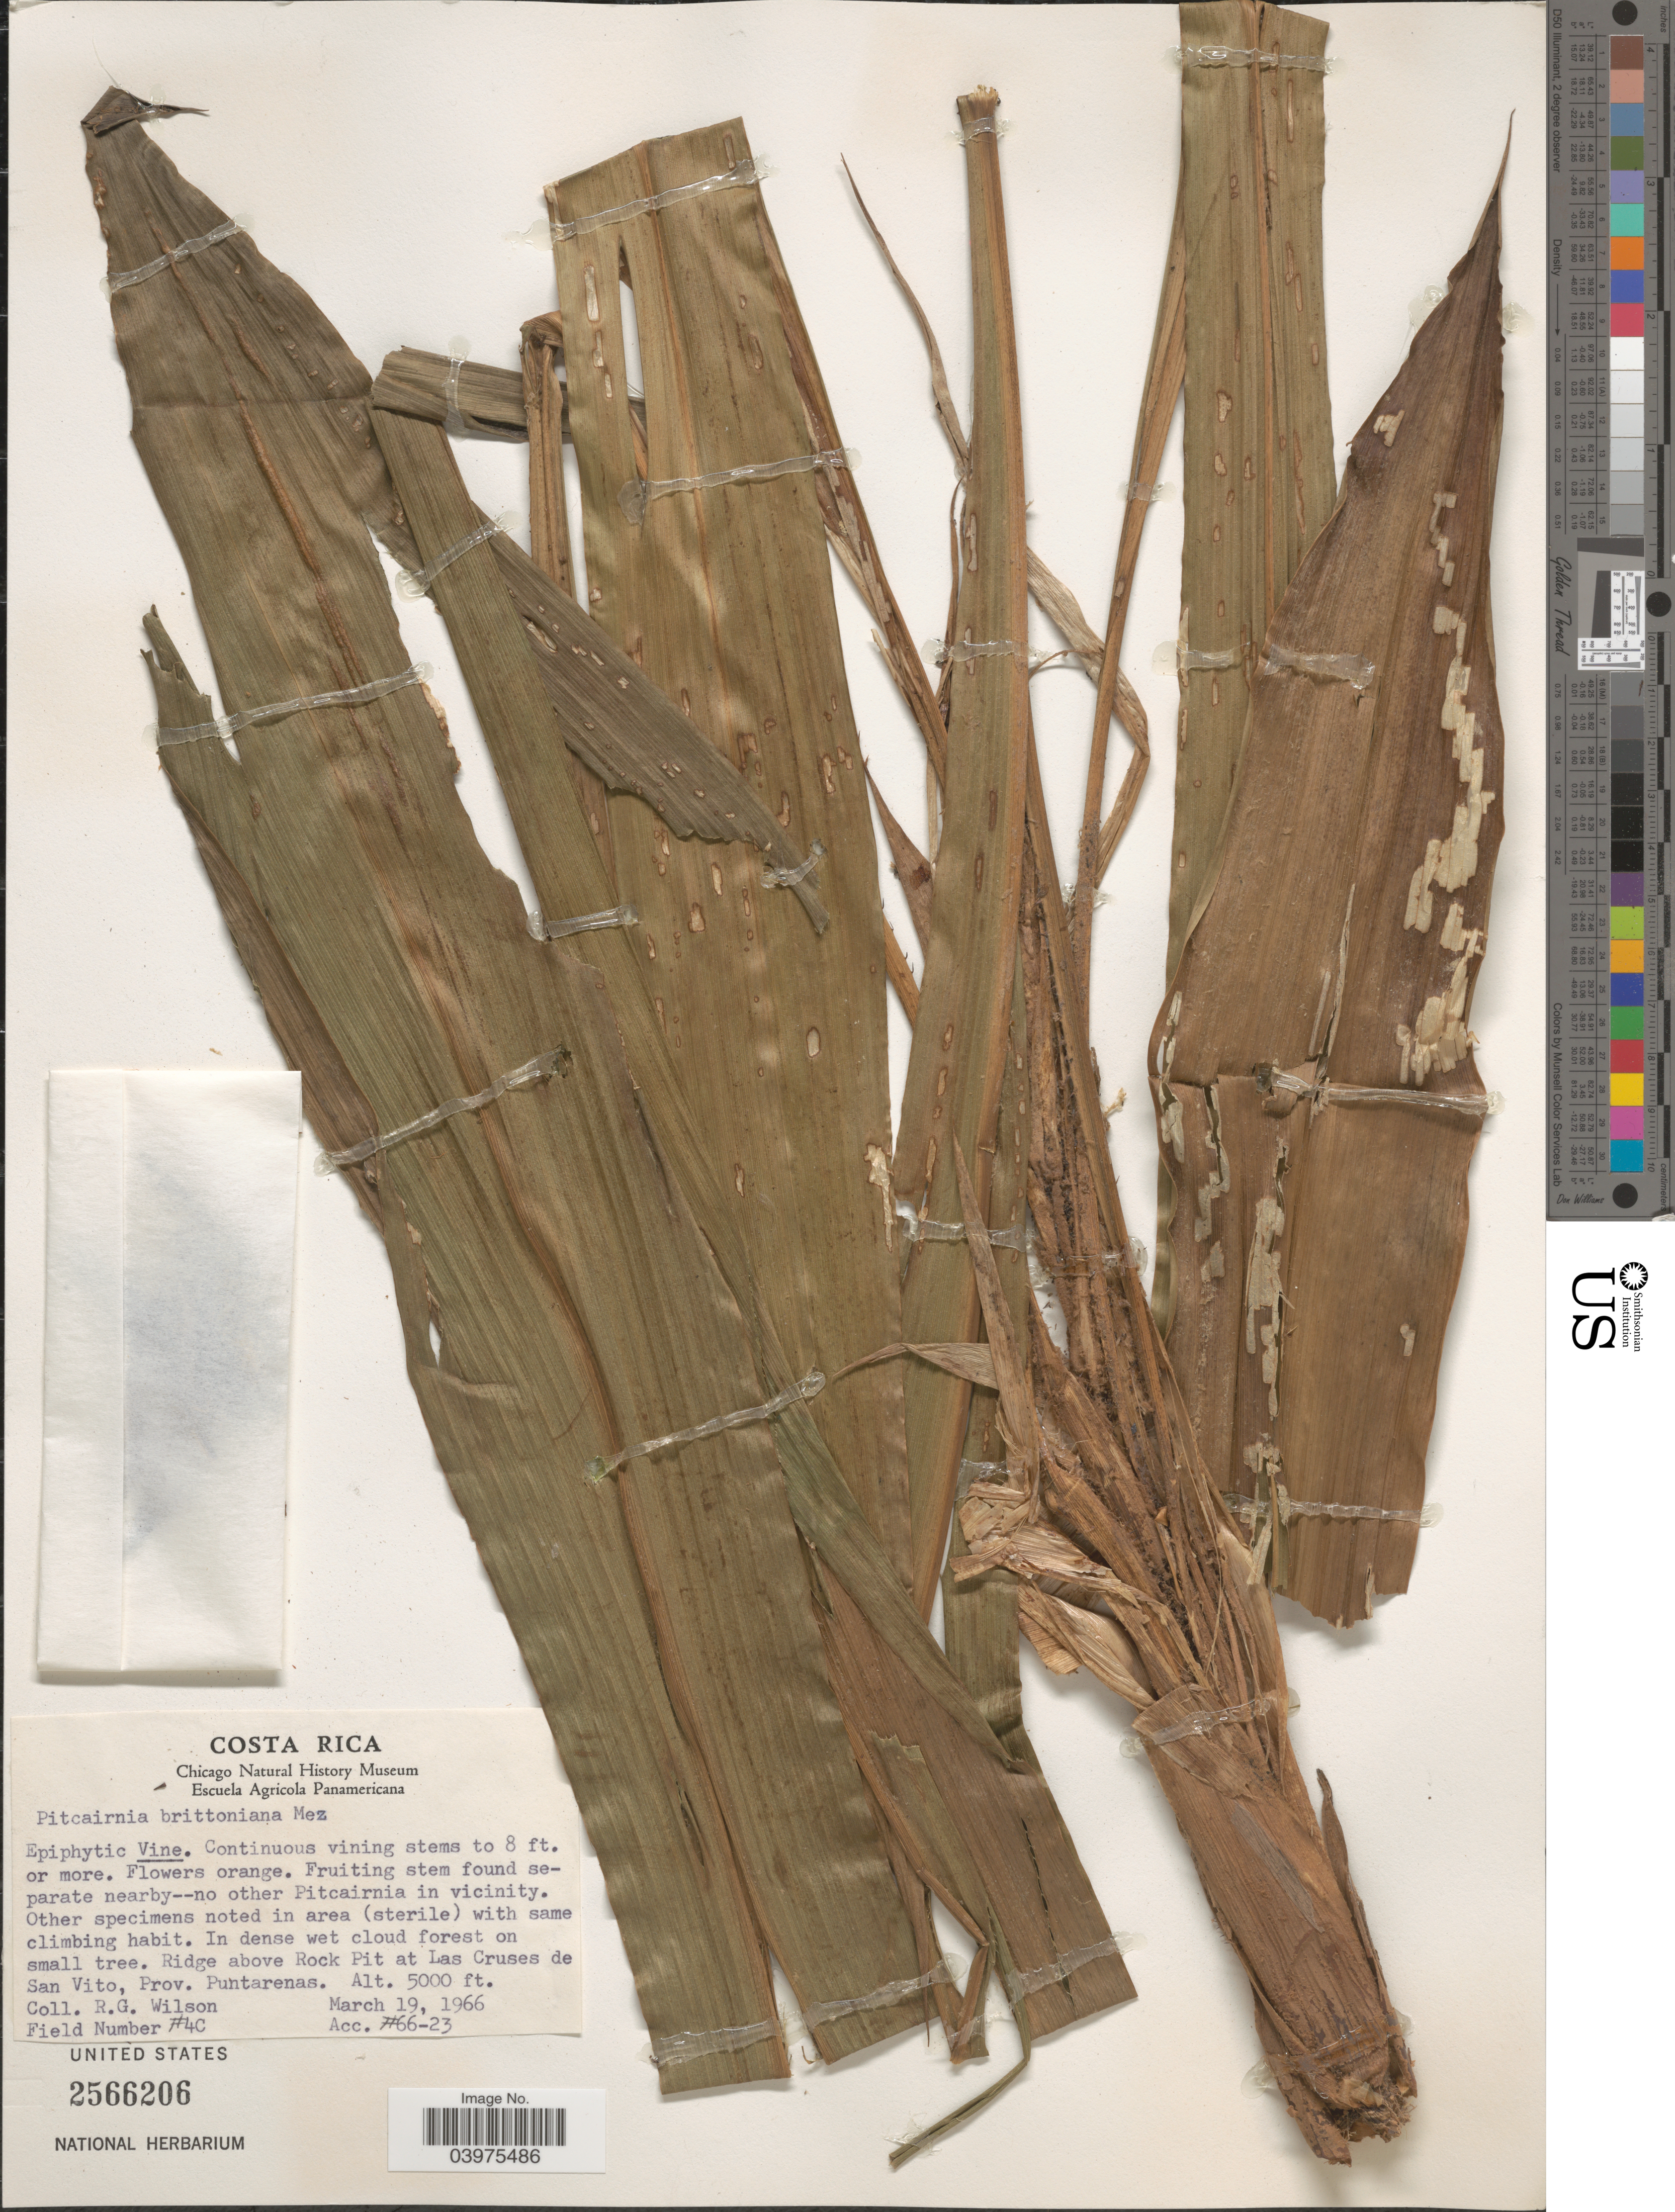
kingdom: Plantae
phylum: Tracheophyta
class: Liliopsida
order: Poales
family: Bromeliaceae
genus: Pitcairnia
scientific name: Pitcairnia brittoniana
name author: Mez in A. DC.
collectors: R. G. Wilson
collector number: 4C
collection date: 1966-03-19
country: Costa Rica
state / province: Puntarenas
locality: Ridge above Rock Pit at Las Cruses de San Vito.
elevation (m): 1524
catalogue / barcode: US 2566206